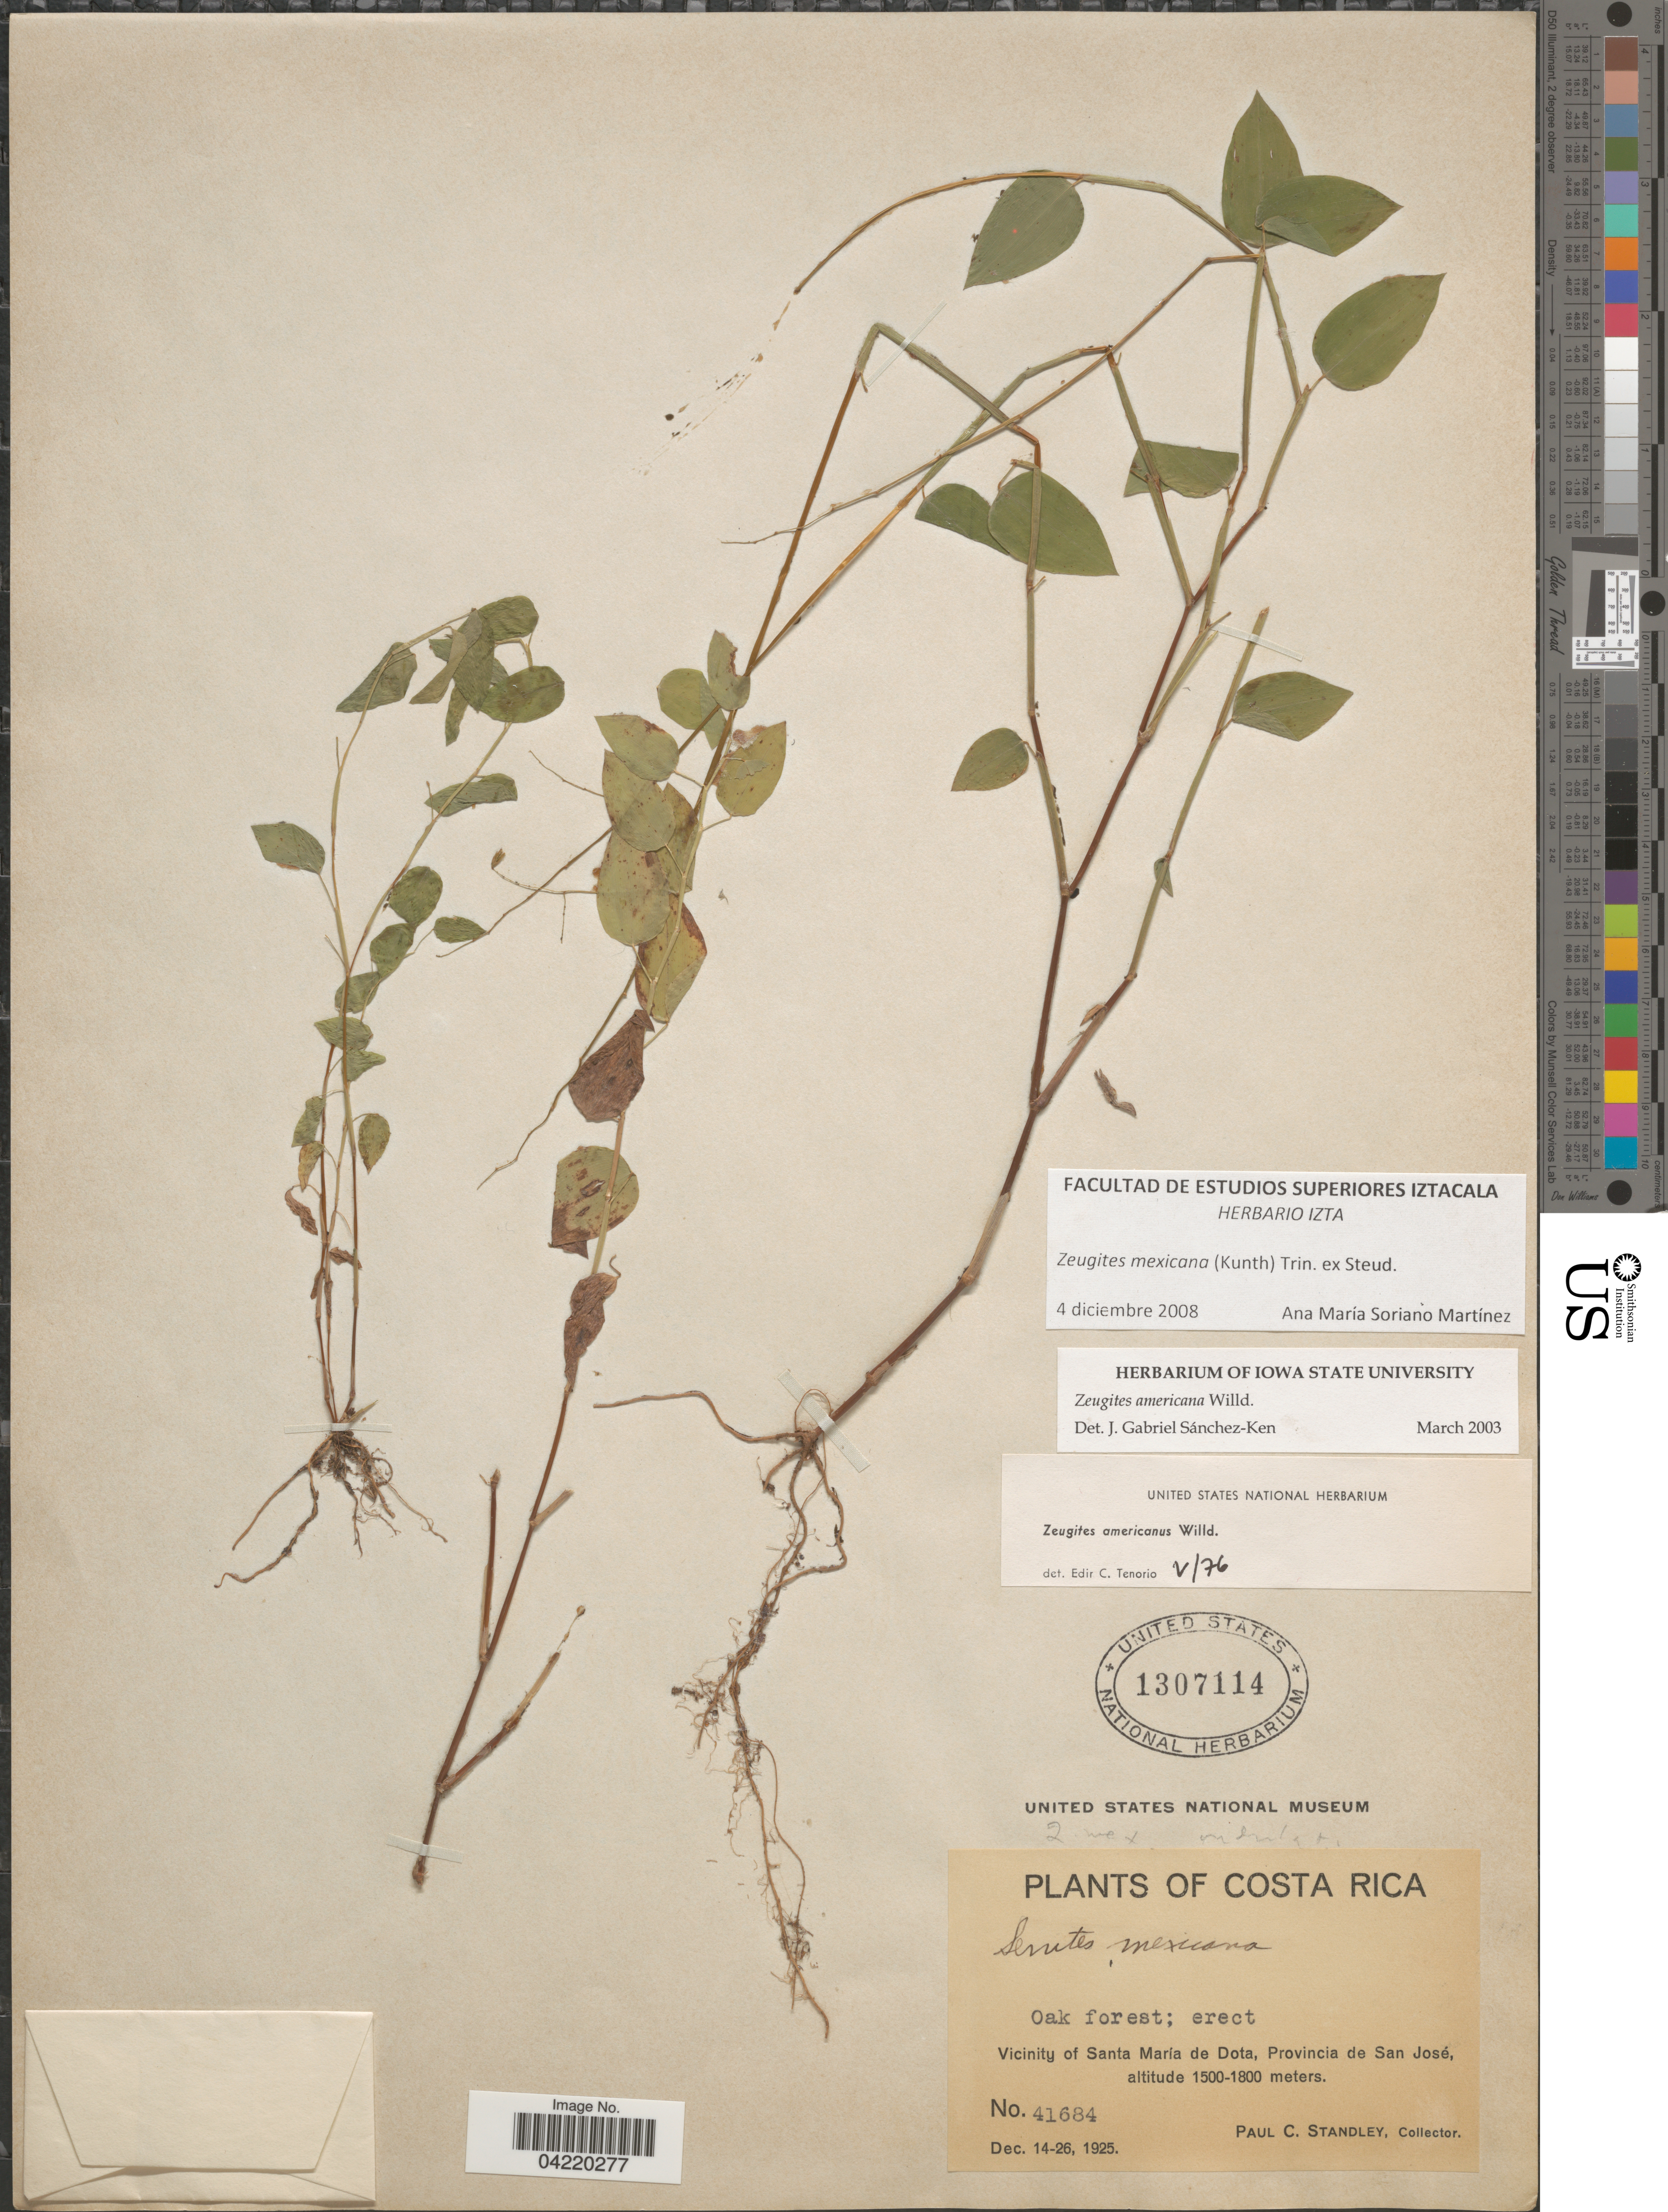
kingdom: Plantae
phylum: Tracheophyta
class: Liliopsida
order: Poales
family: Poaceae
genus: Zeugites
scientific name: Zeugites americanus var. mexicanus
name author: (Kunth) McVaugh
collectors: P. C. Standley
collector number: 41684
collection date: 1925-12-14/1925-12-26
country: Costa Rica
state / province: San José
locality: Vicinity of Santa María de Dota.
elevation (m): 1500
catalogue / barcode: US 1307114